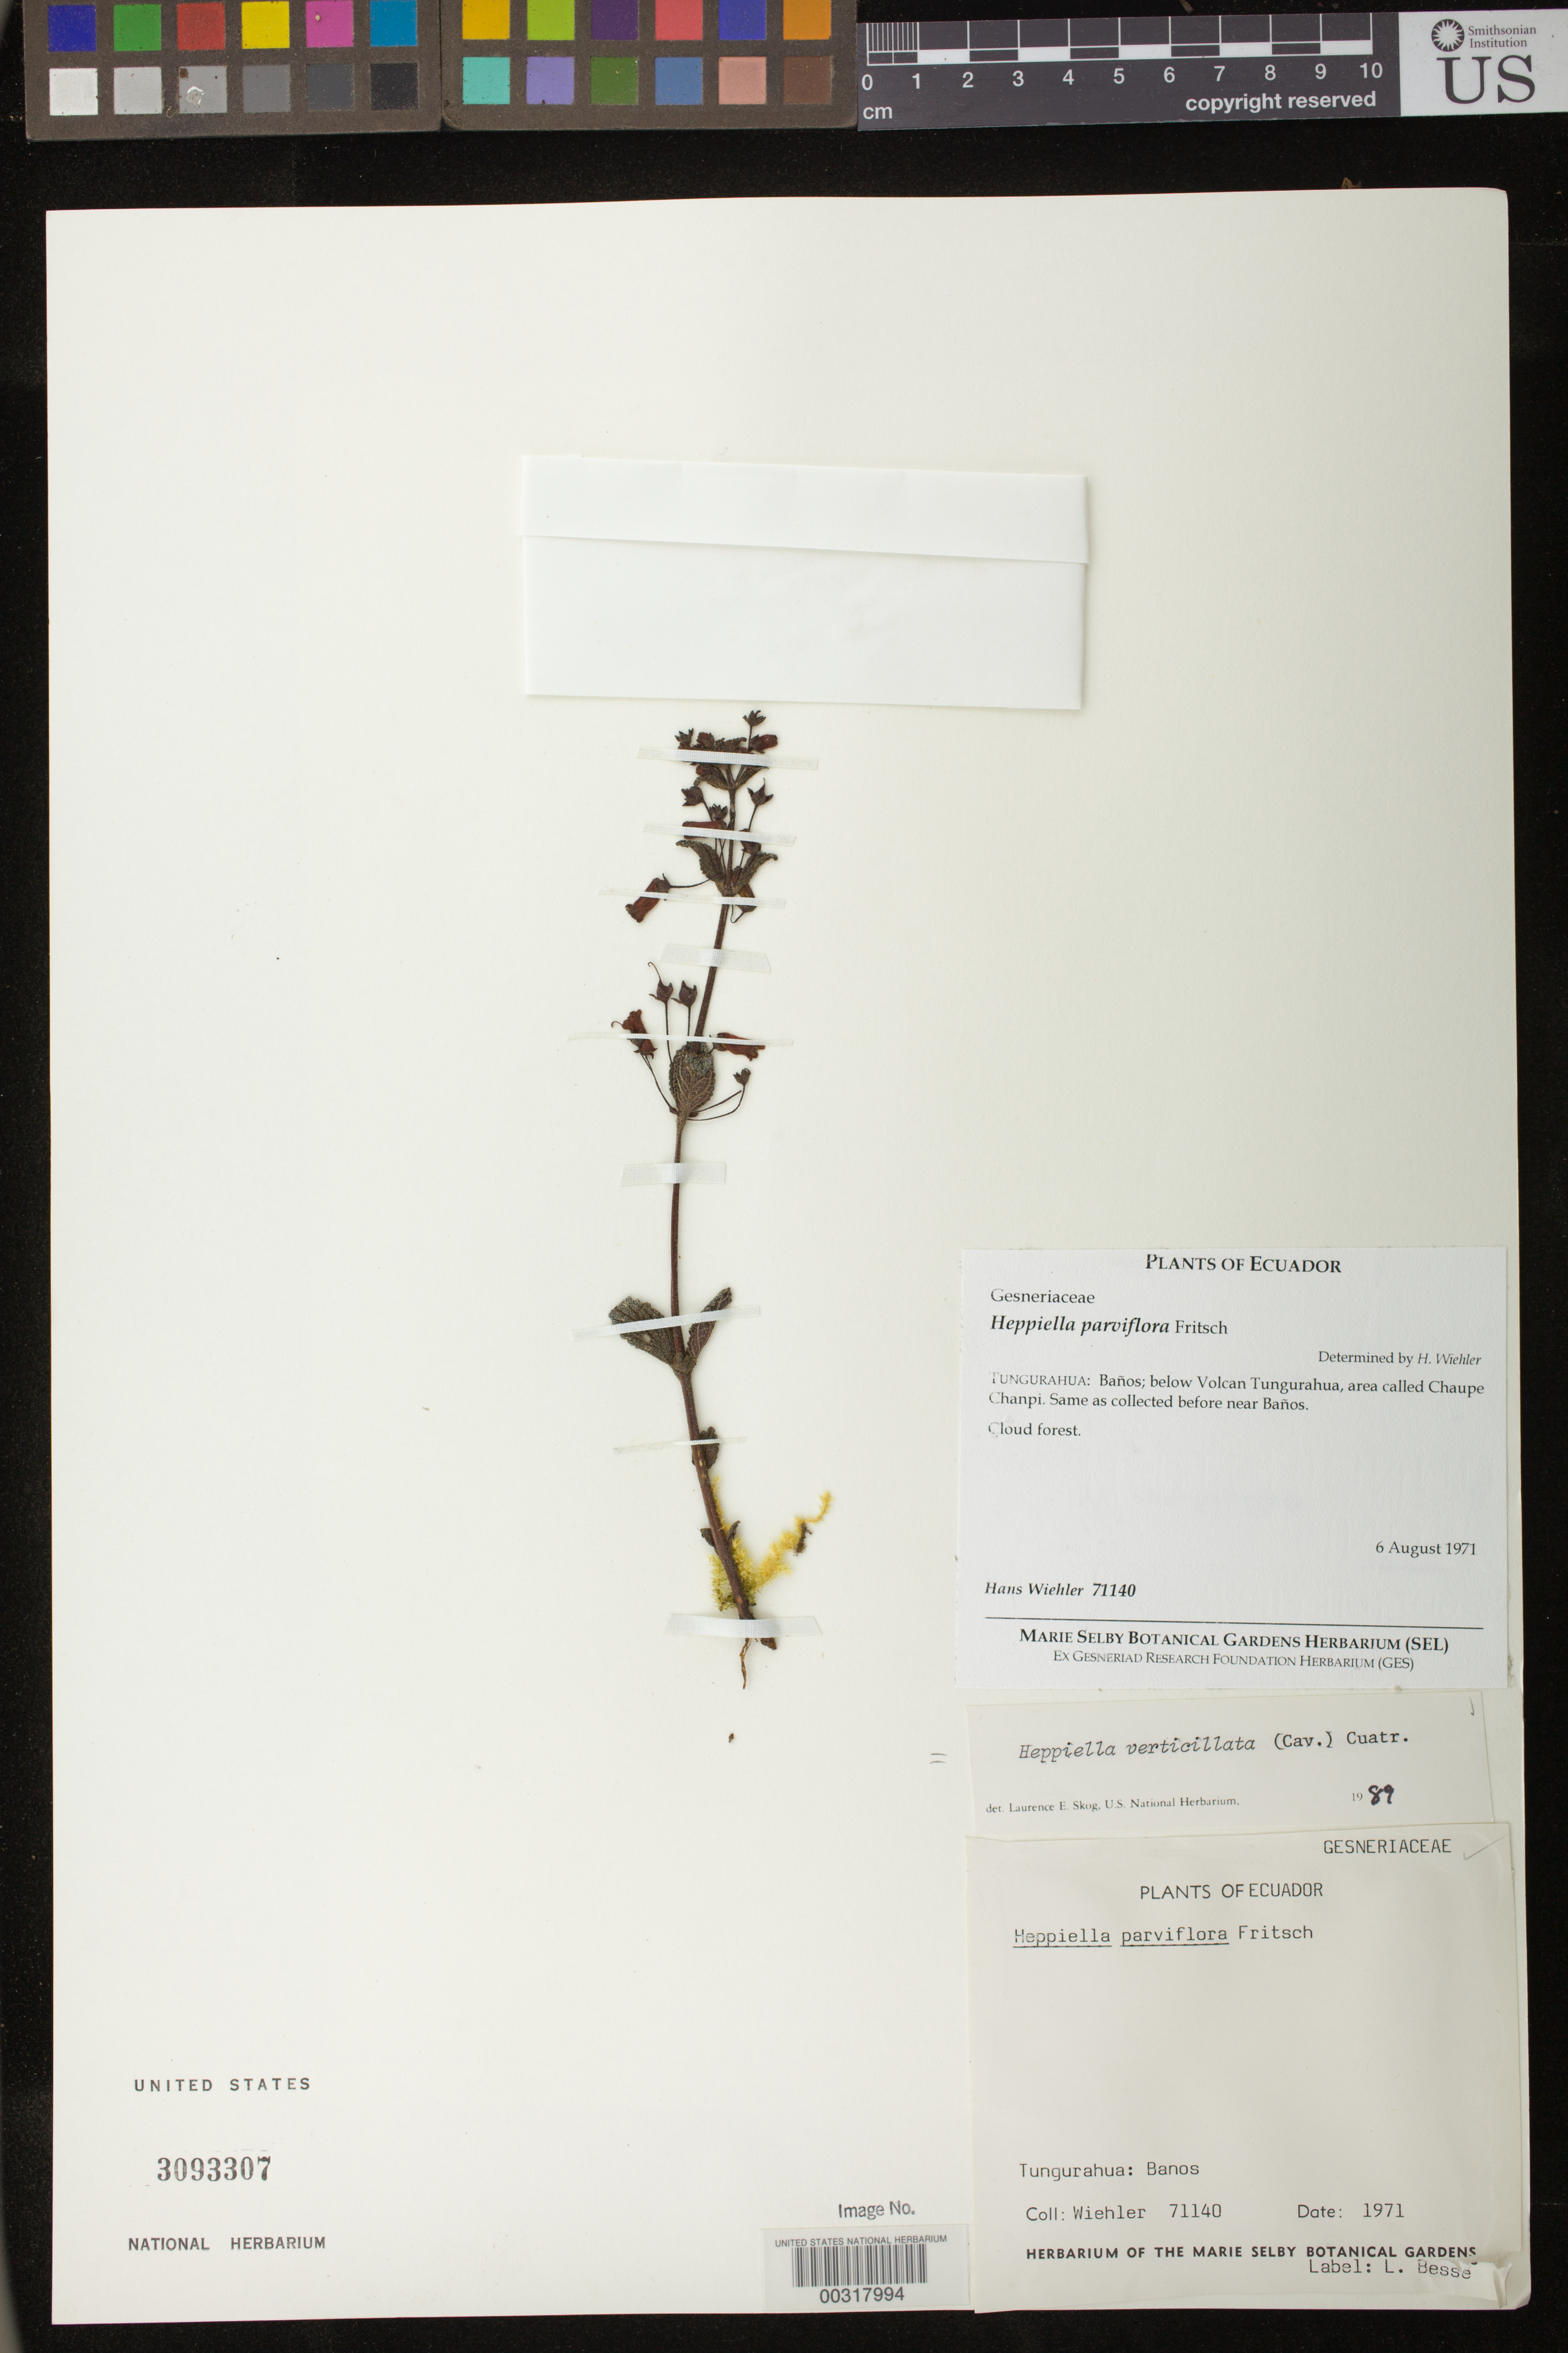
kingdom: Plantae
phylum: Tracheophyta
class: Magnoliopsida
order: Lamiales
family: Gesneriaceae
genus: Heppiella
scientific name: Heppiella verticillata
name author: (Cav.) Cuatrec.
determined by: Skog, Laurence E.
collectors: H. J. Wiehler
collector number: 71140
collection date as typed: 06 Aug 1971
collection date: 1971-08-06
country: Ecuador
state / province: Tungurahua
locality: Tungurahua: Baños; below Volcan Tungurahua, area called Chaupe Chanpi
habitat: Cloud forest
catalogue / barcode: US 3093307